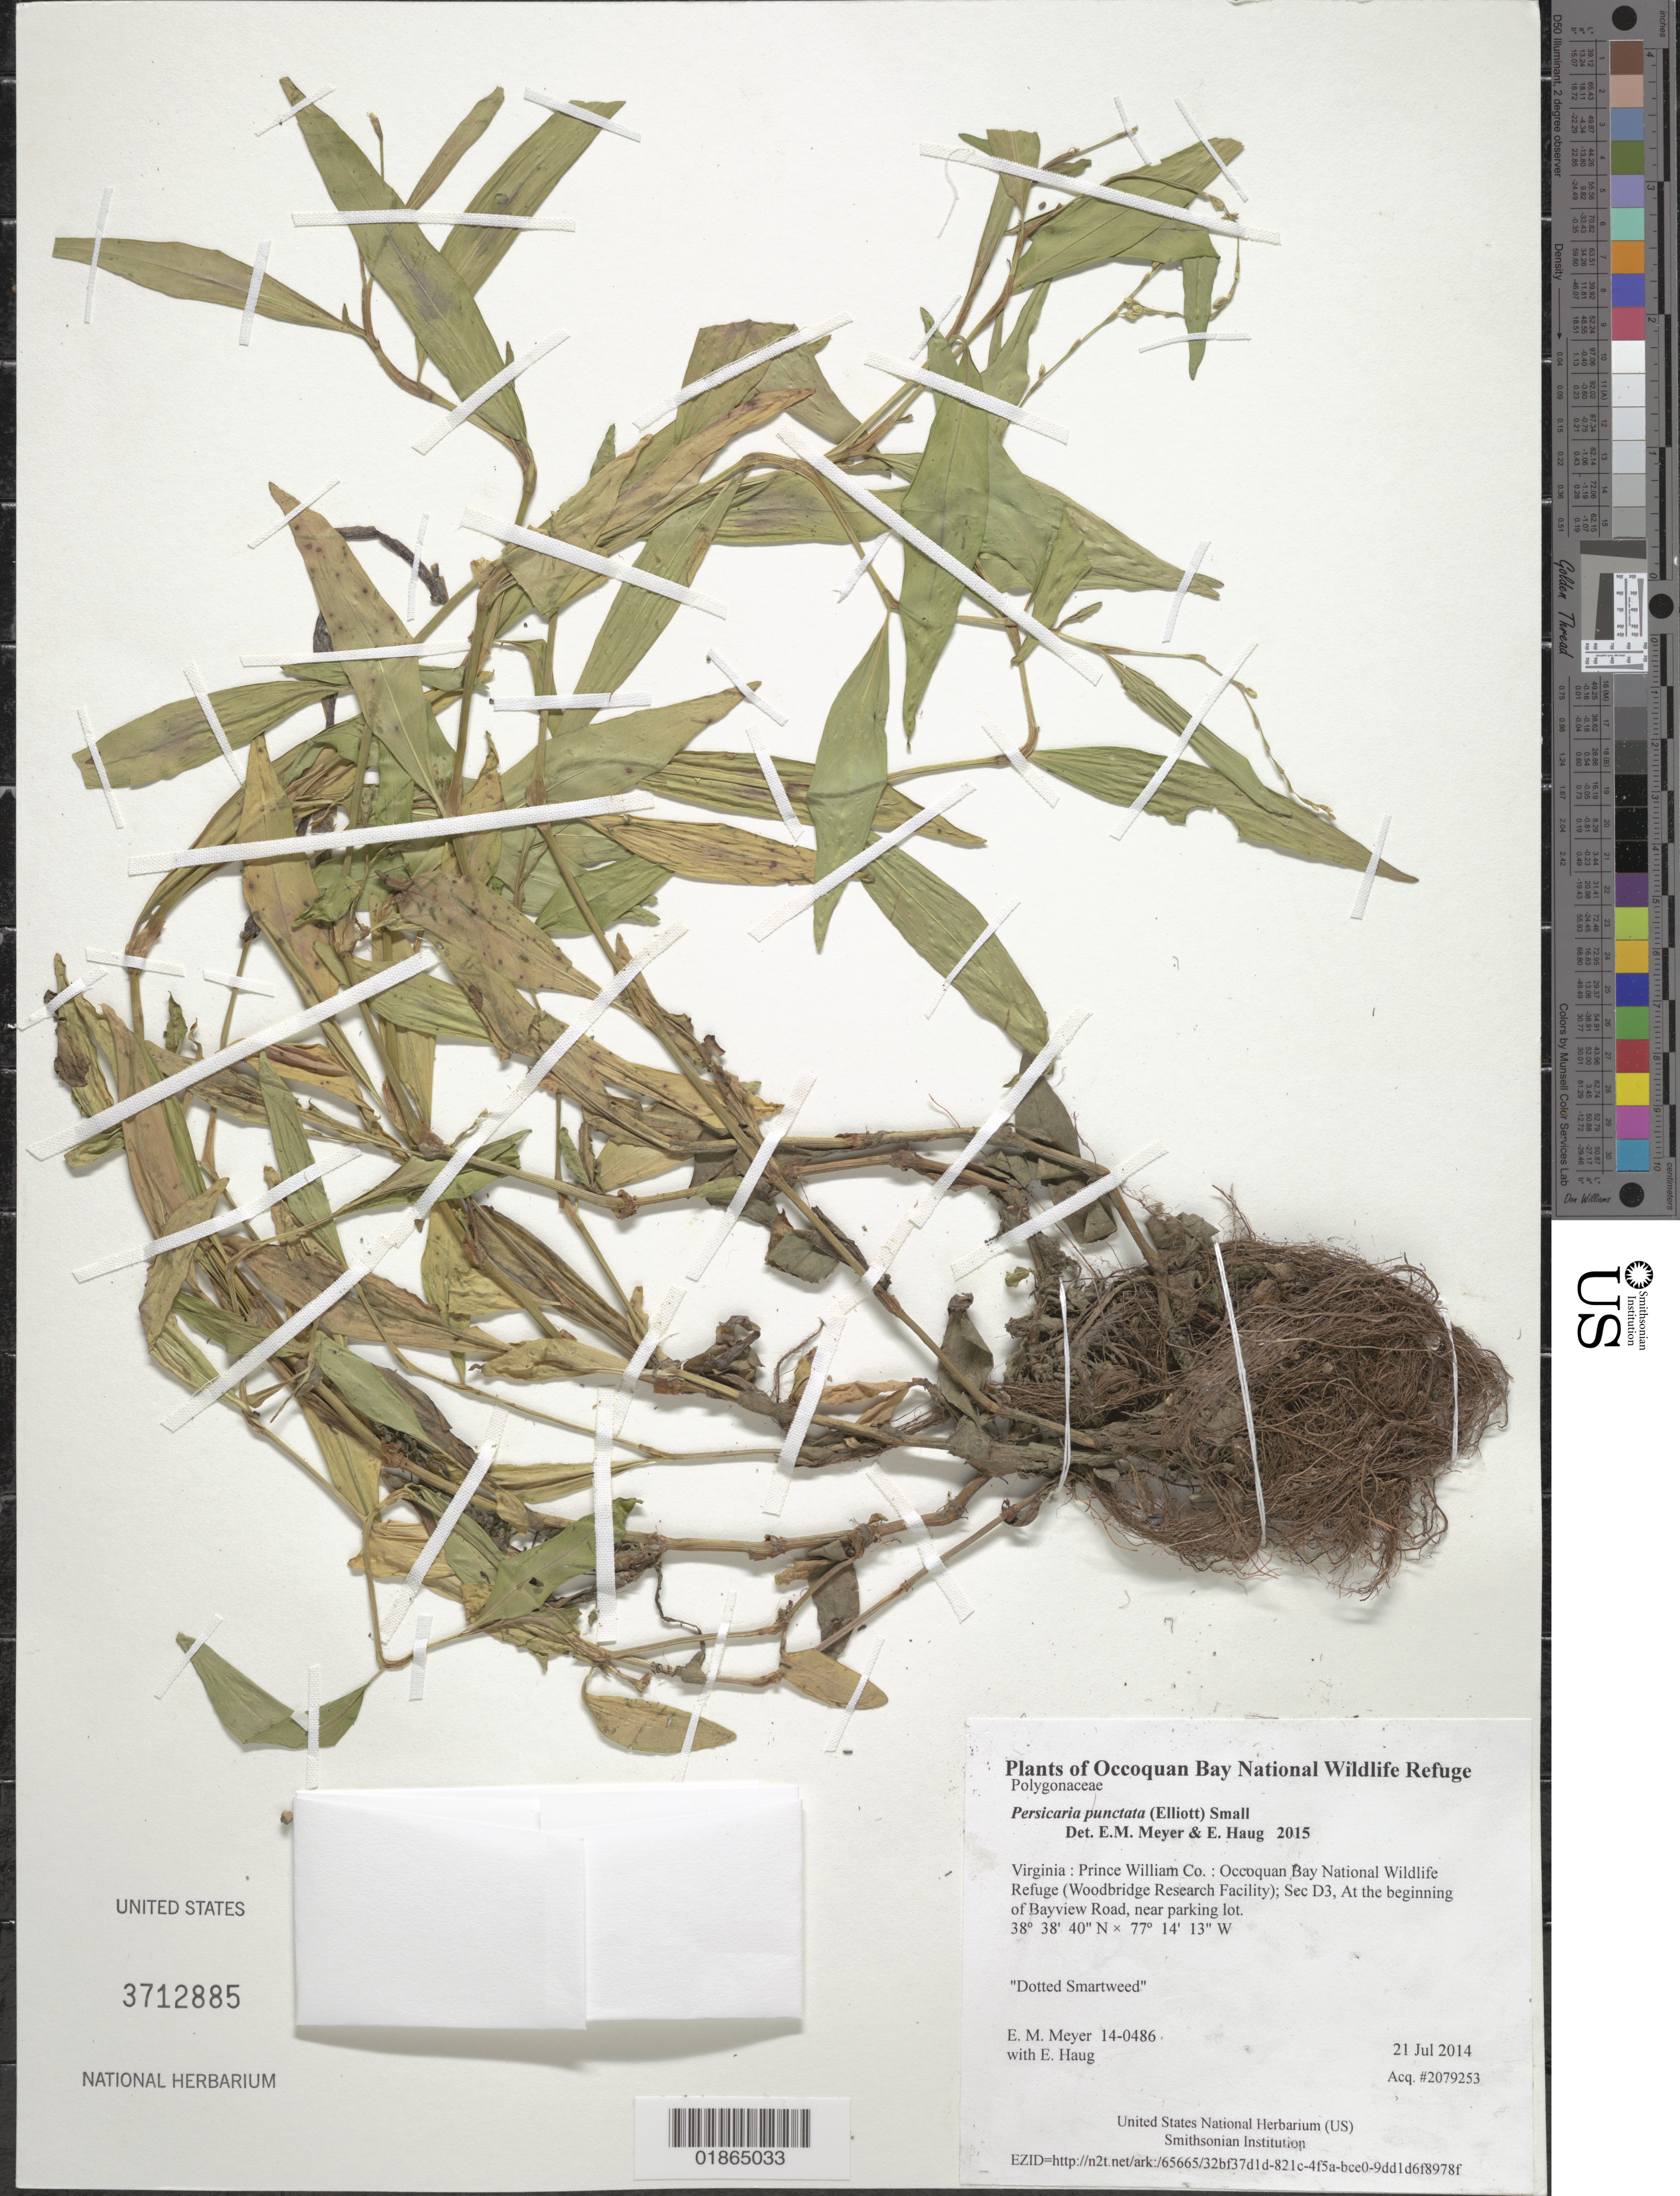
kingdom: Plantae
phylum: Tracheophyta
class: Magnoliopsida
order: Caryophyllales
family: Polygonaceae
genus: Persicaria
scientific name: Persicaria punctata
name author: (Elliott) Small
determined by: Atha, D. E.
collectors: E. M. Meyer & E. Haug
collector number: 14-0486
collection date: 2014-07-21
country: United States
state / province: Virginia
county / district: Prince William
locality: Occoquan Bay National Wildlife Refuge (Woodbridge Research Facility); Sec D3, At the beginning of Bayview Road, near parking lot.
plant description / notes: Dotted Smartweed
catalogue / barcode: US 3712885